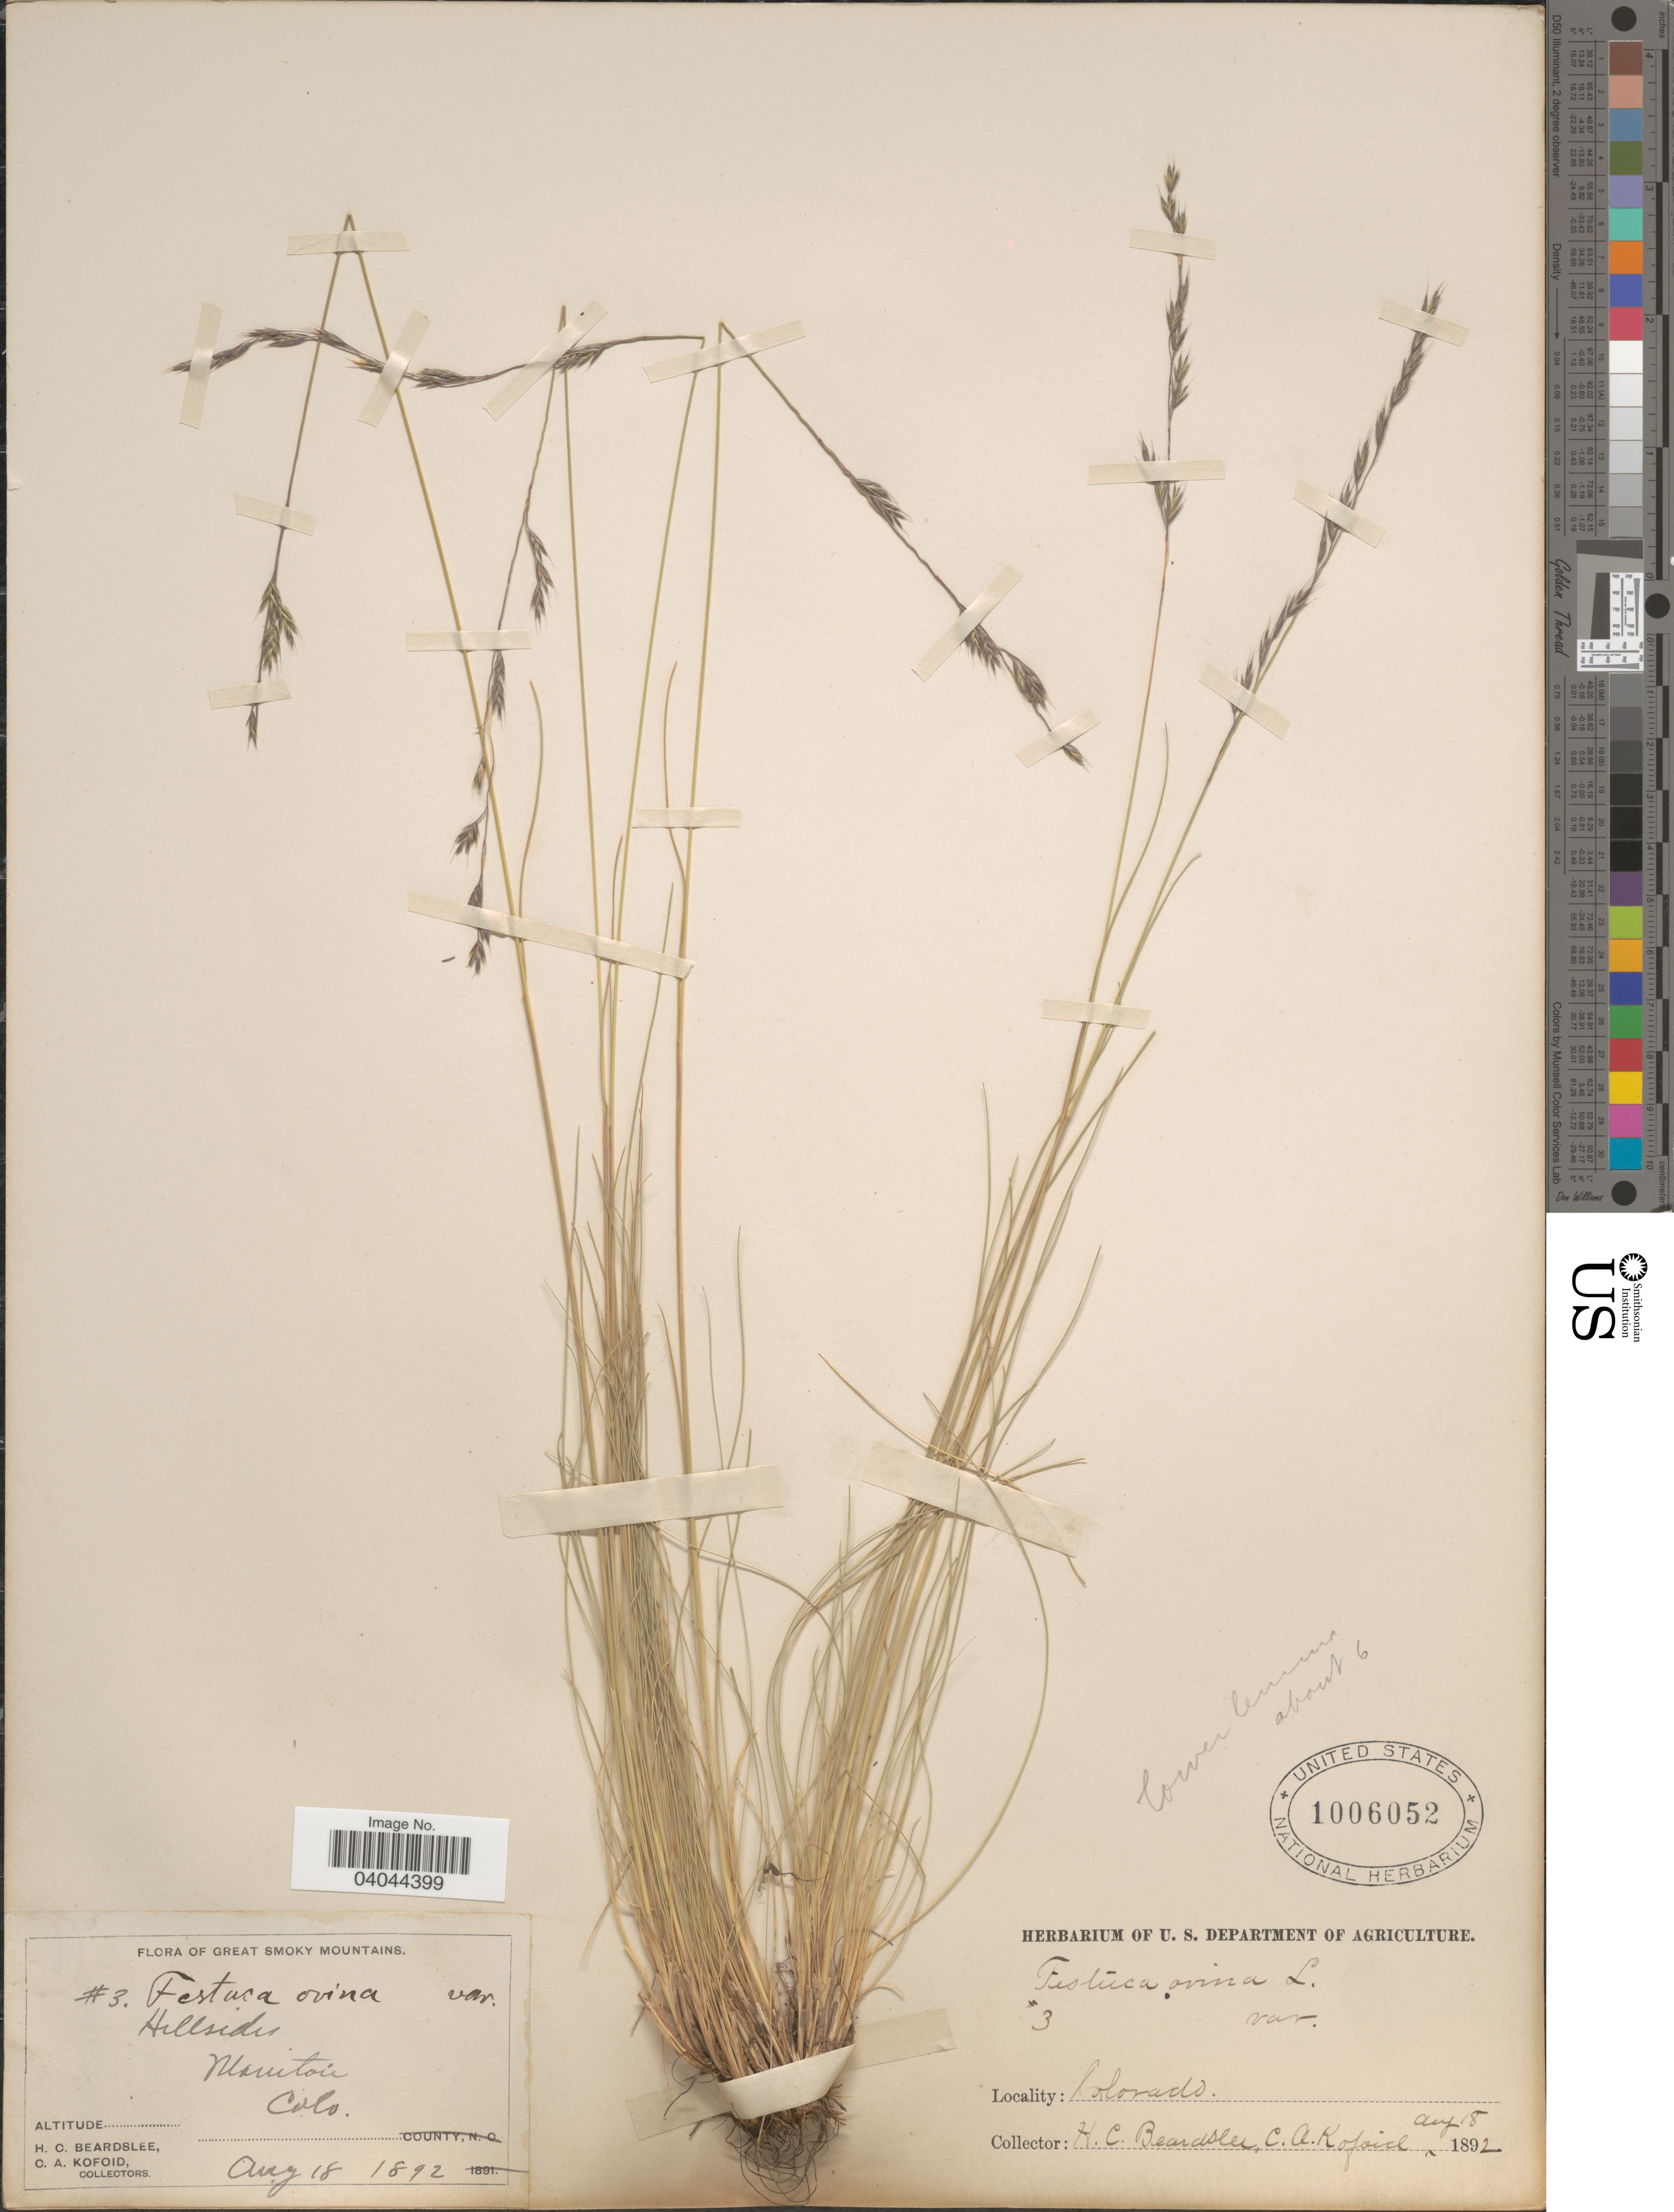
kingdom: Plantae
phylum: Tracheophyta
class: Liliopsida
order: Poales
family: Poaceae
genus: Festuca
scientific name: Festuca ovina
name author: L.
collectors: H. Beardslee & C. Kofoid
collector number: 3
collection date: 1892-08-18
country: United States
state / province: Colorado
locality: Great Smoky Mountains. Manitou.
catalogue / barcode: US 1006052